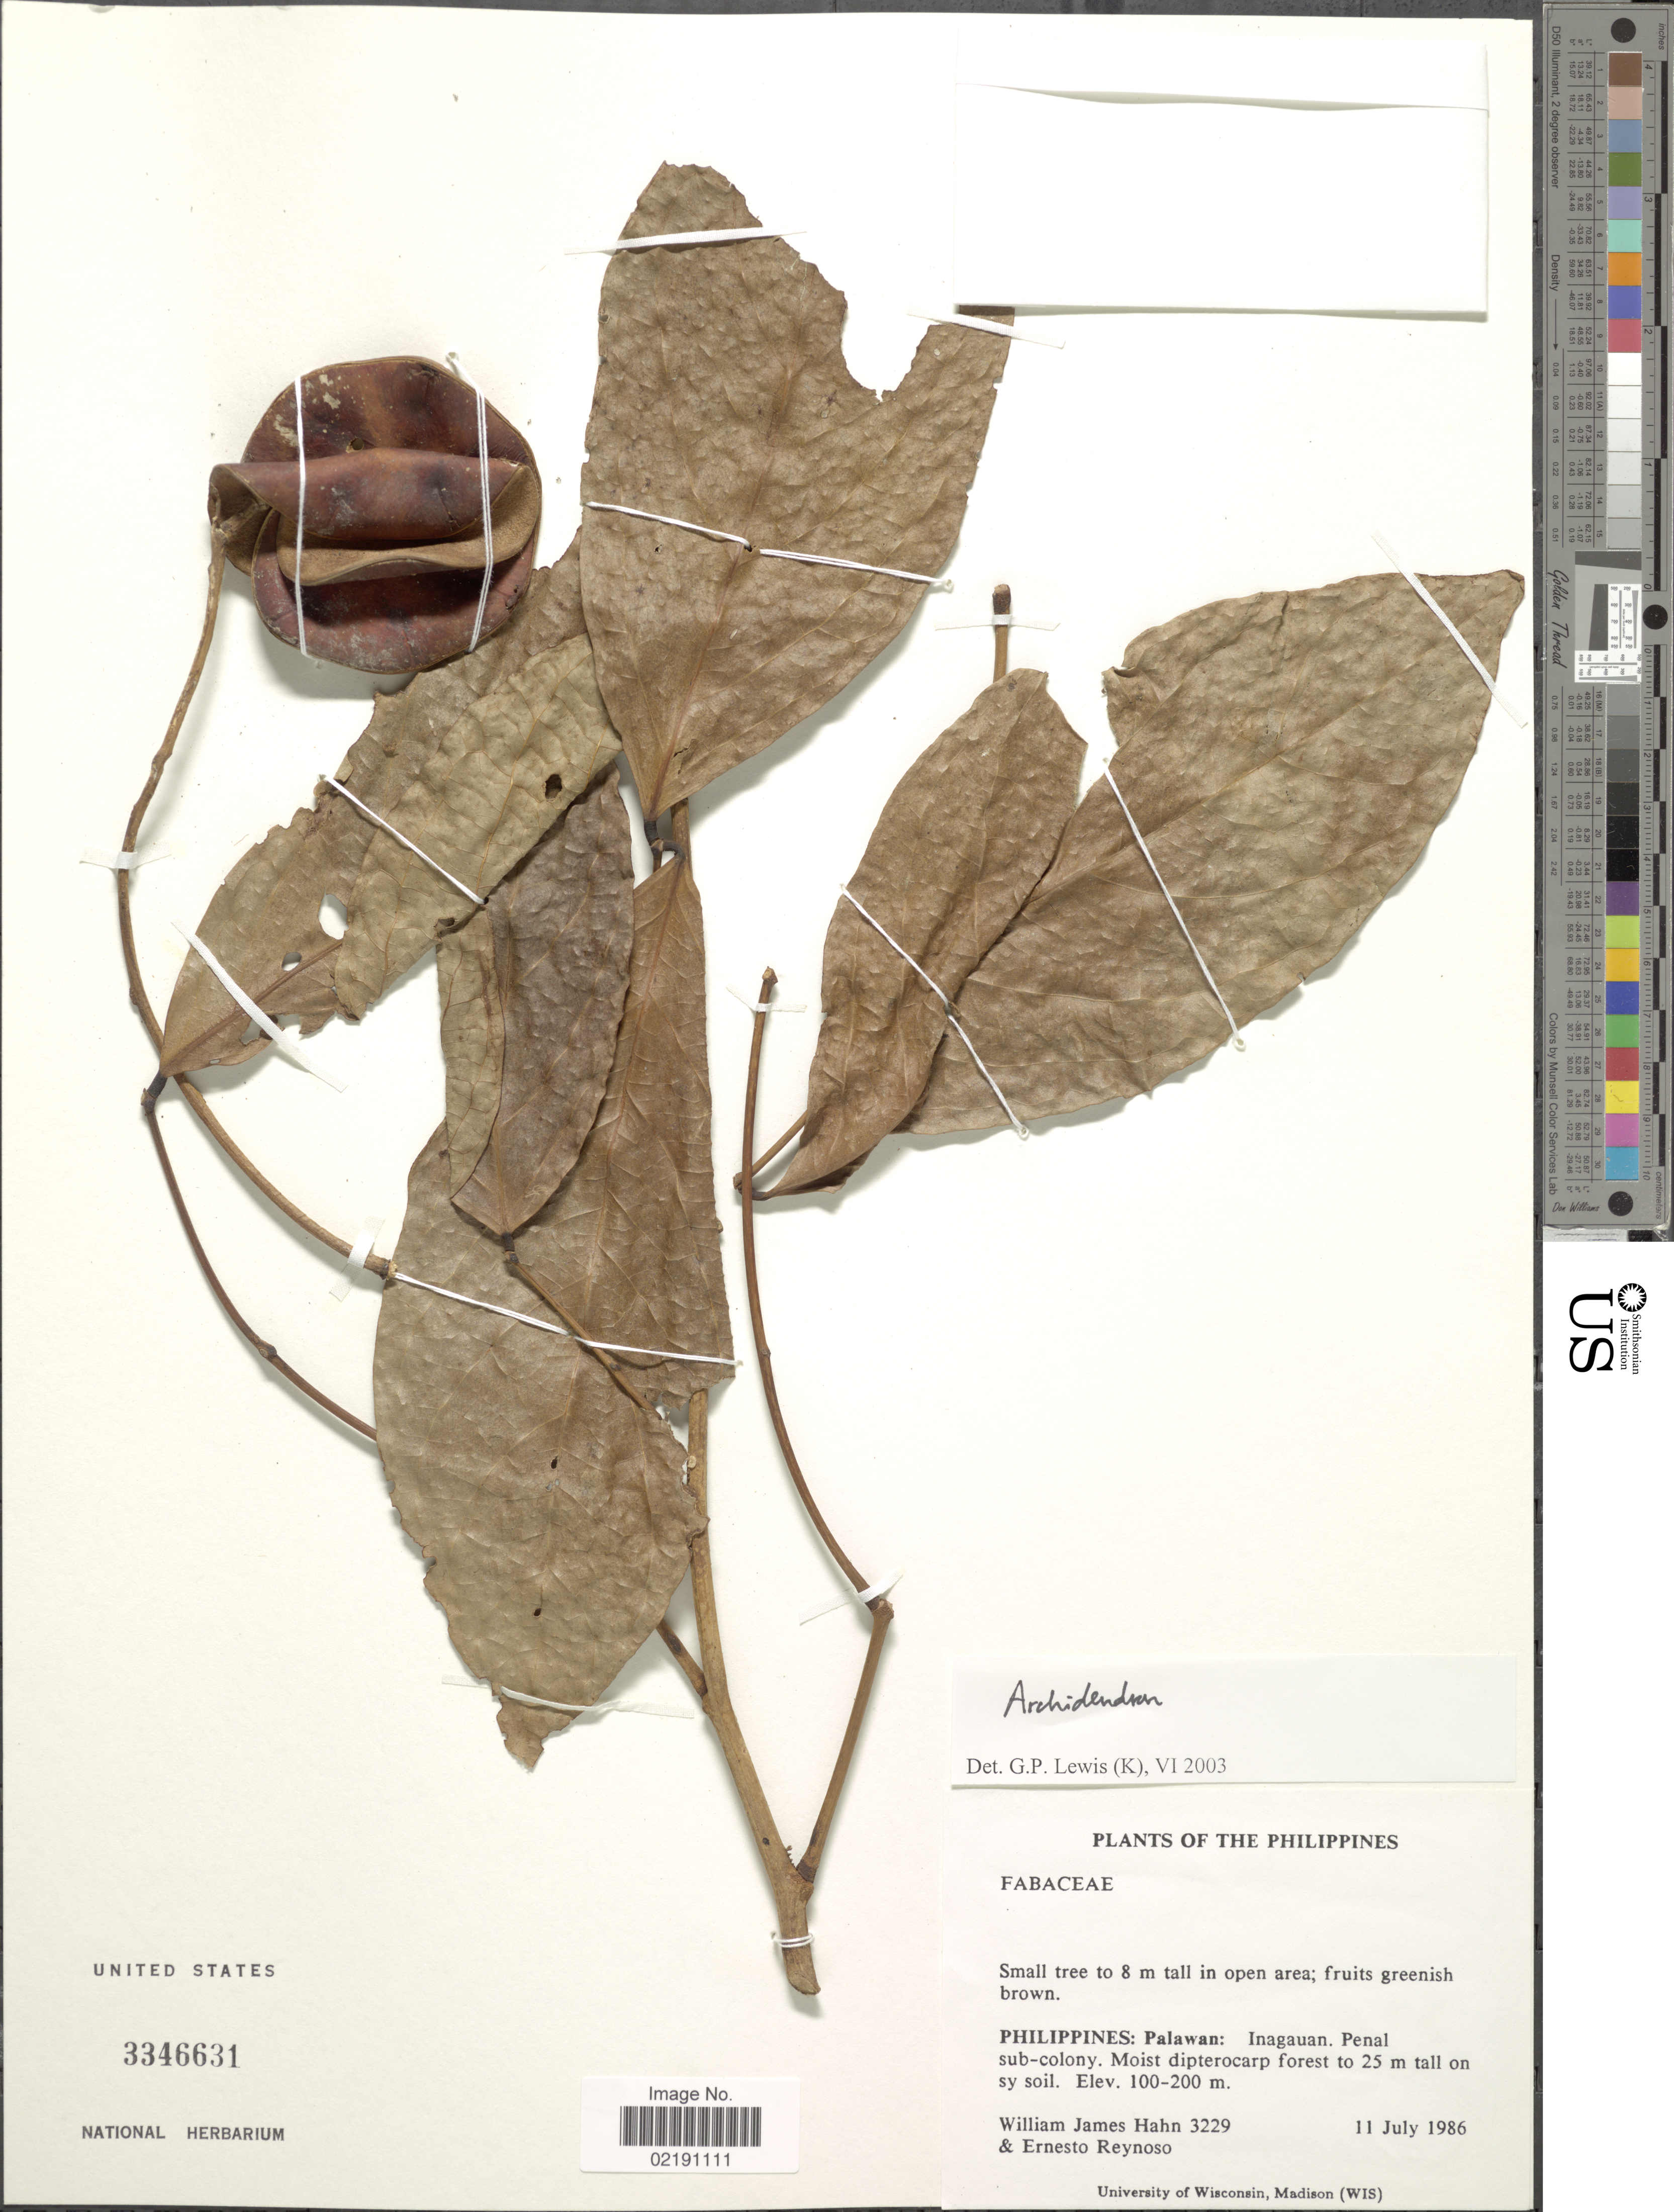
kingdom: Plantae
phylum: Tracheophyta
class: Magnoliopsida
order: Fabales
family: Fabaceae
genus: Archidendron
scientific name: Archidendron sp.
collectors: W. J. Hahn & E. Reynoso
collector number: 3229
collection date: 1986-07-11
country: Philippines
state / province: Mimaropa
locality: Philippines: Palawan: Inagauan.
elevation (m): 100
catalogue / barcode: US 3346631